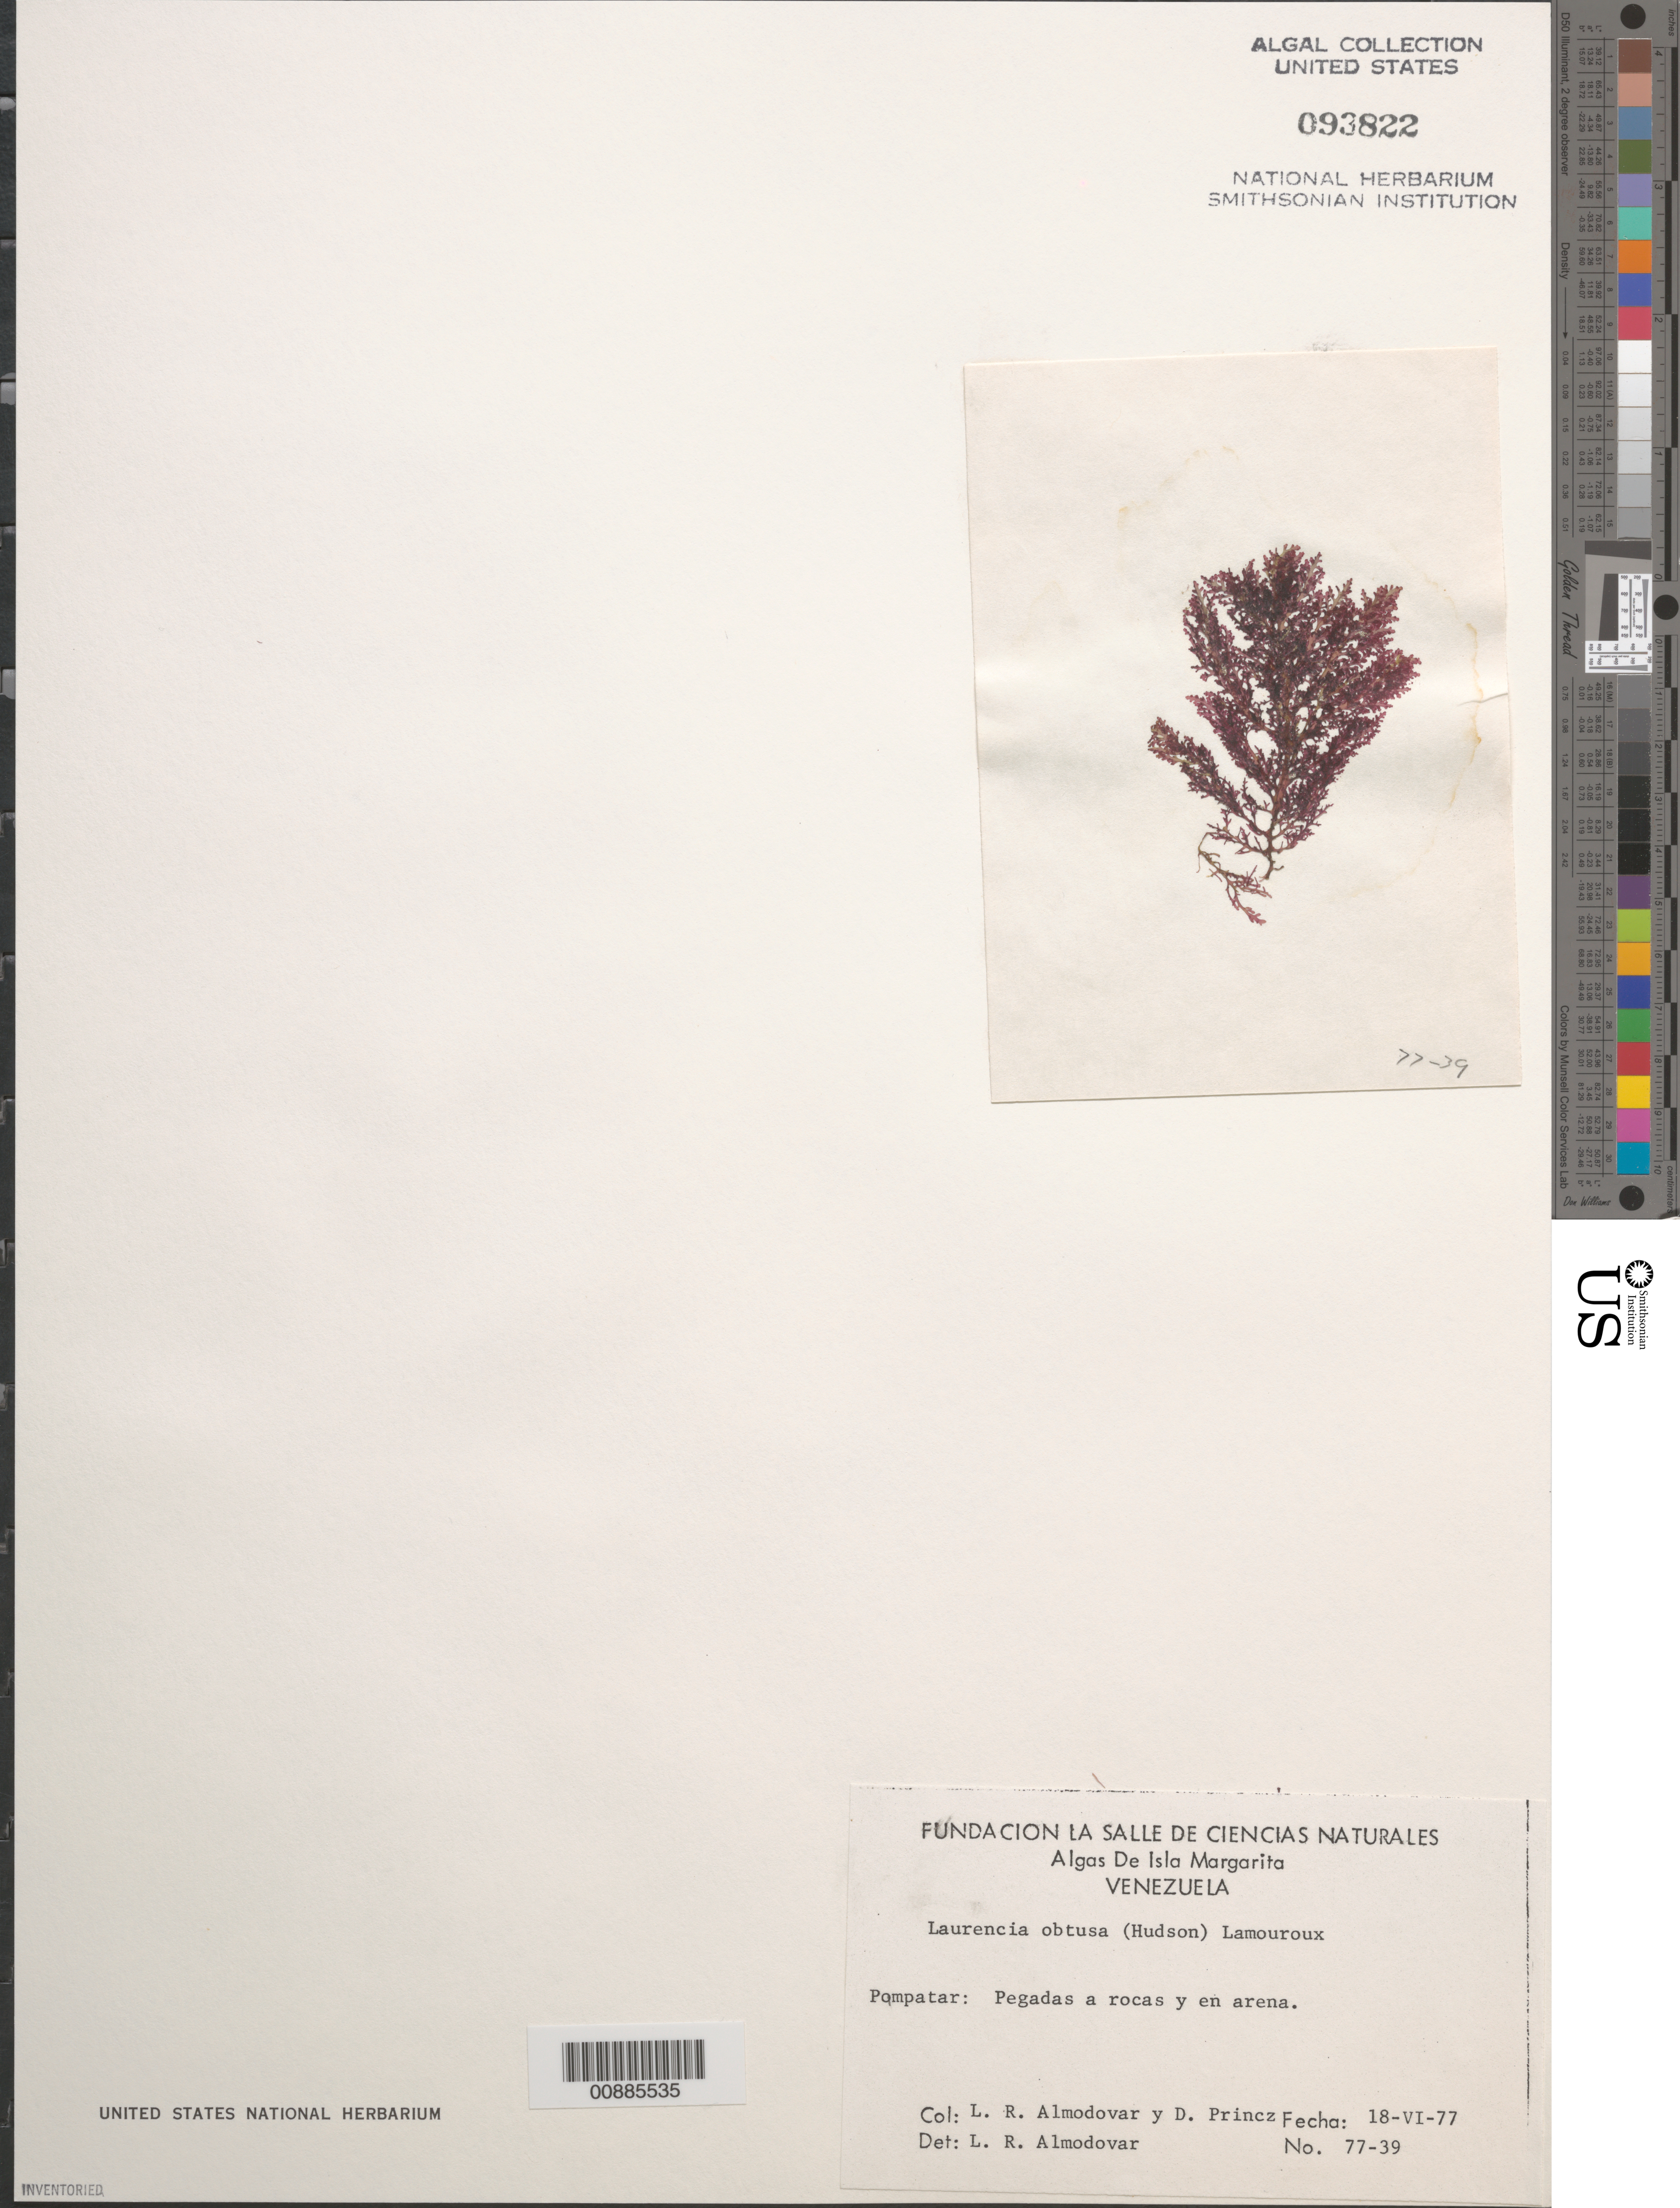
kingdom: Plantae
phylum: Rhodophyta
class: Florideophyceae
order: Ceramiales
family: Rhodomelaceae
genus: Laurencia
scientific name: Laurencia obtusa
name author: (Huds.) J.V.Lamouroux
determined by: Almodovar, L. R.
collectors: L. Almodovar & D. Princz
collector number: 77-39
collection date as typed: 18 Jun 1977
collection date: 1977-06-18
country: Venezuela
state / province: Nueva Esparta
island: Margarita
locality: Pampatar (Pompatar)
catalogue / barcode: US 93822